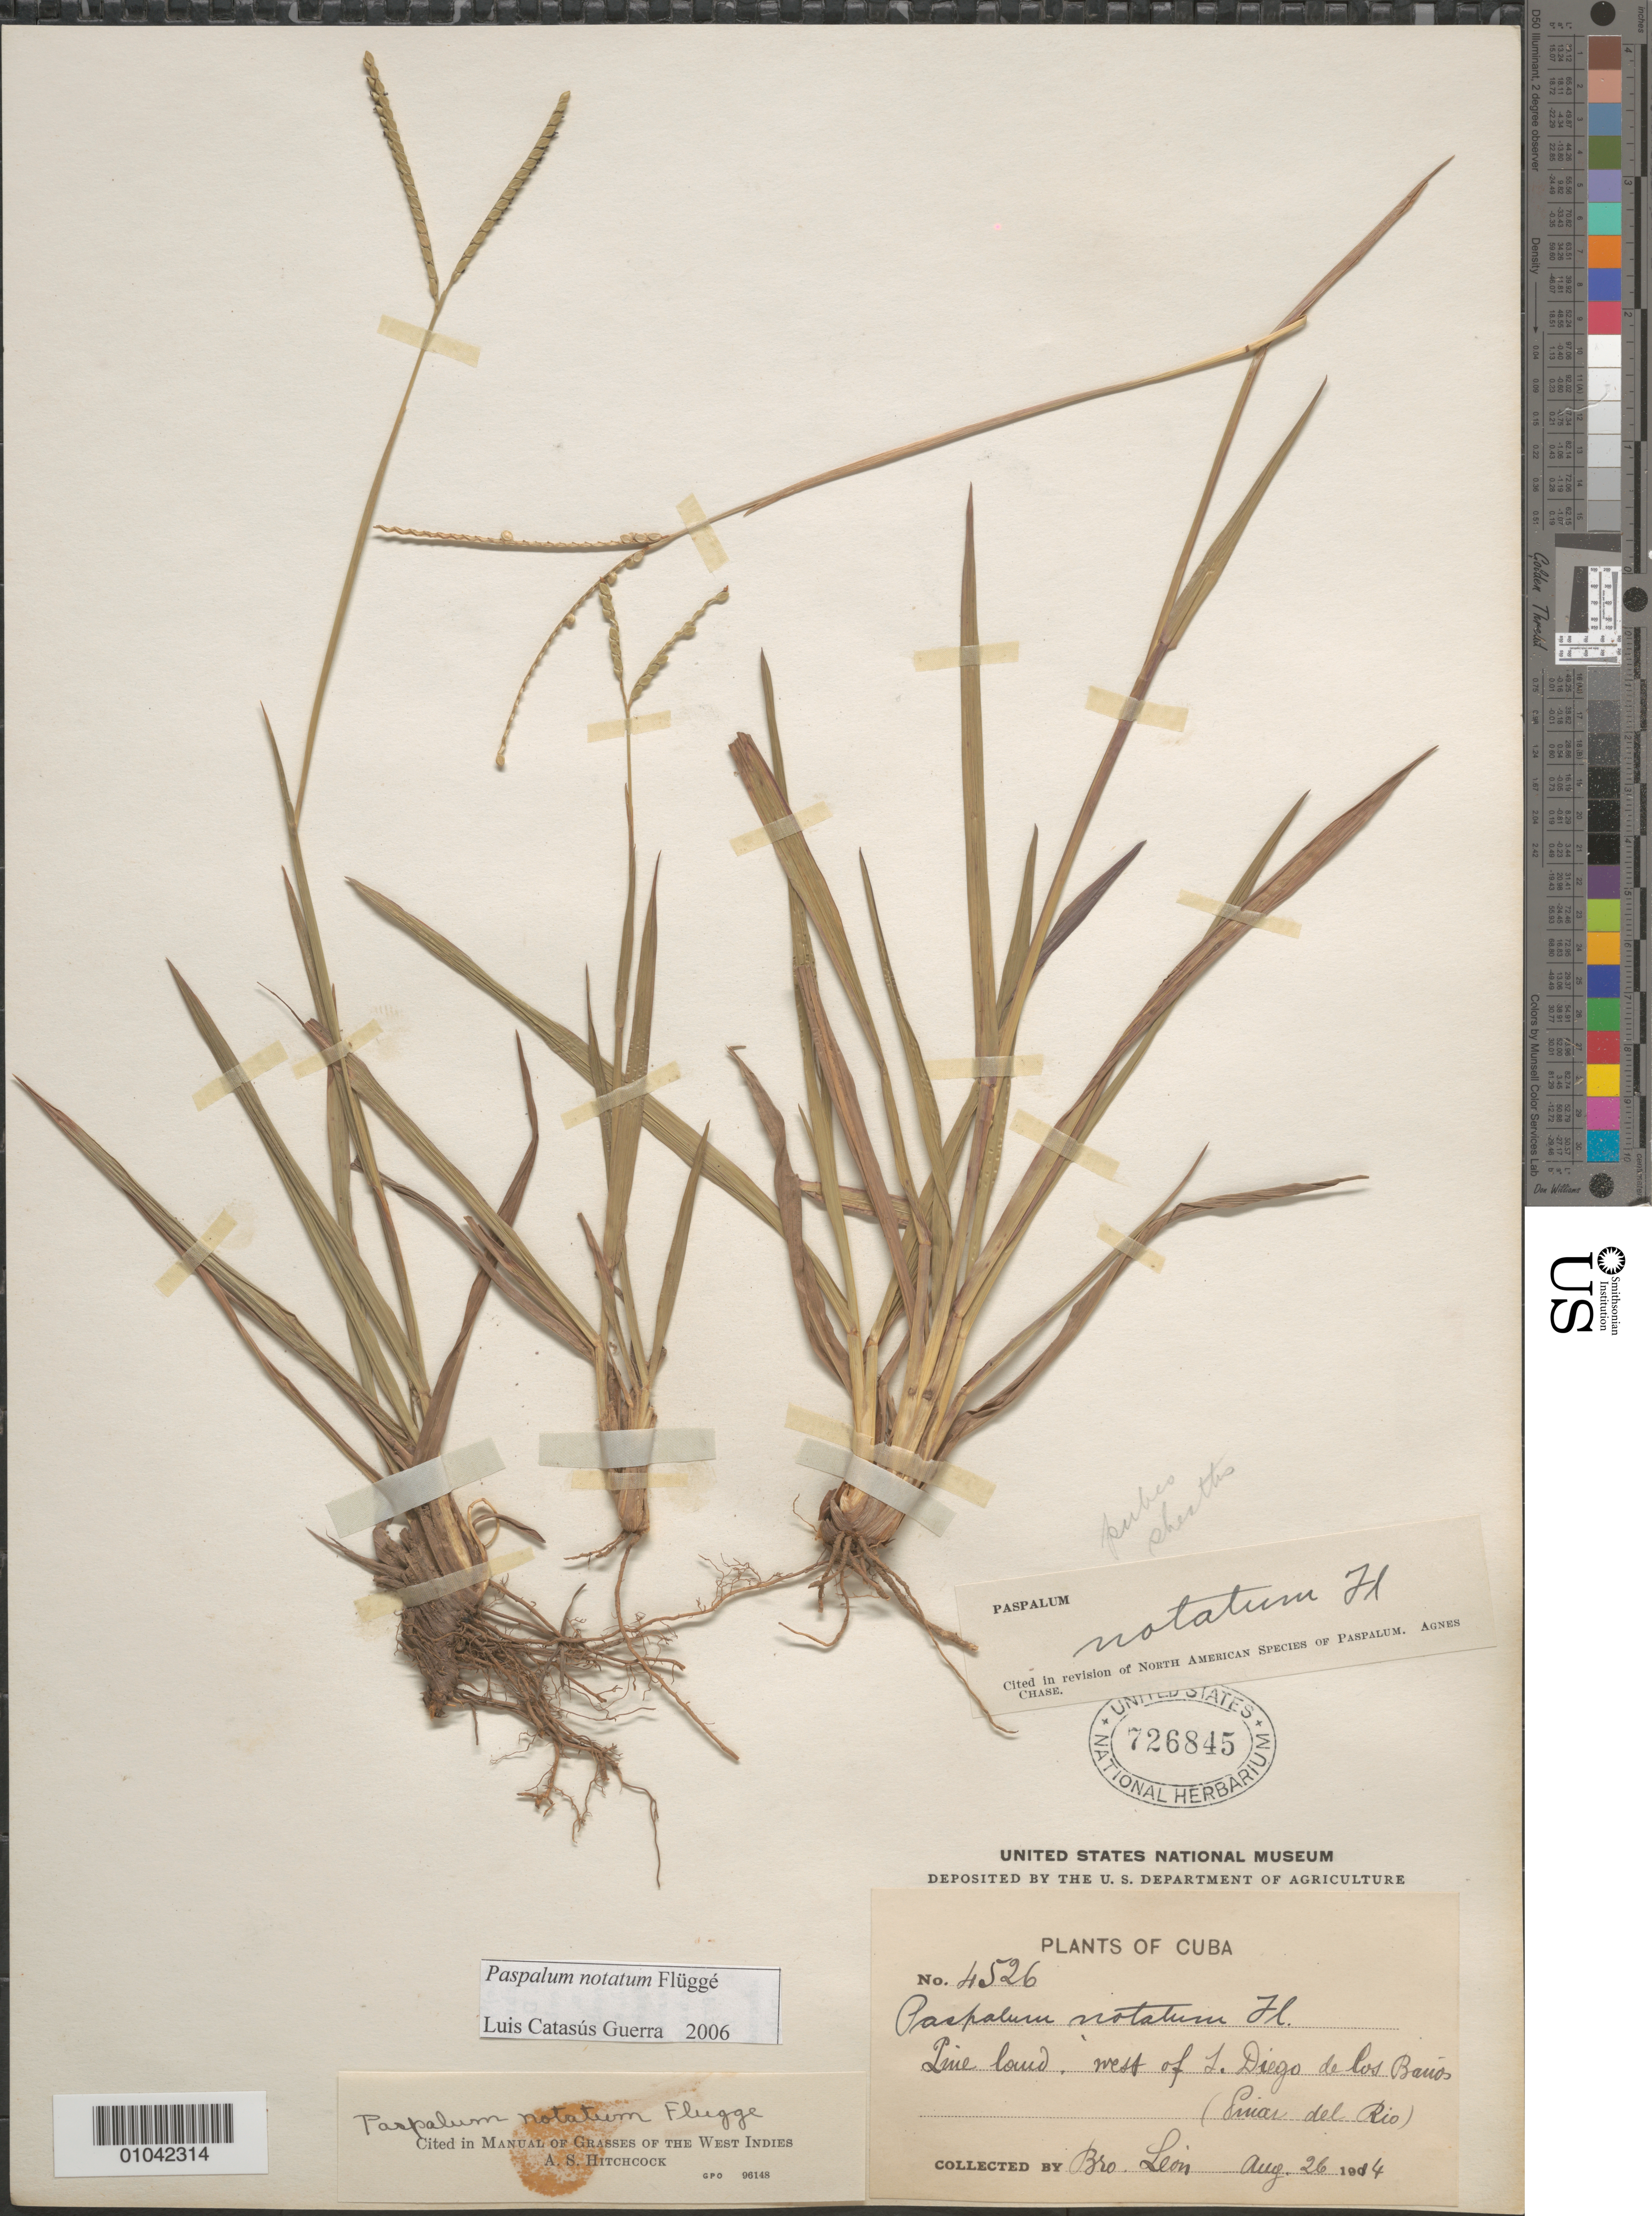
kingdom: Plantae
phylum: Tracheophyta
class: Liliopsida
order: Poales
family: Poaceae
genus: Paspalum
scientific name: Paspalum notatum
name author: Flüggé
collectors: Bro. León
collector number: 4526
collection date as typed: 26 Aug 1914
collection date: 1914-08-26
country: Cuba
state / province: Pinar del Rio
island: Cuba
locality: W of San Diego de los Banos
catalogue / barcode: US 726845